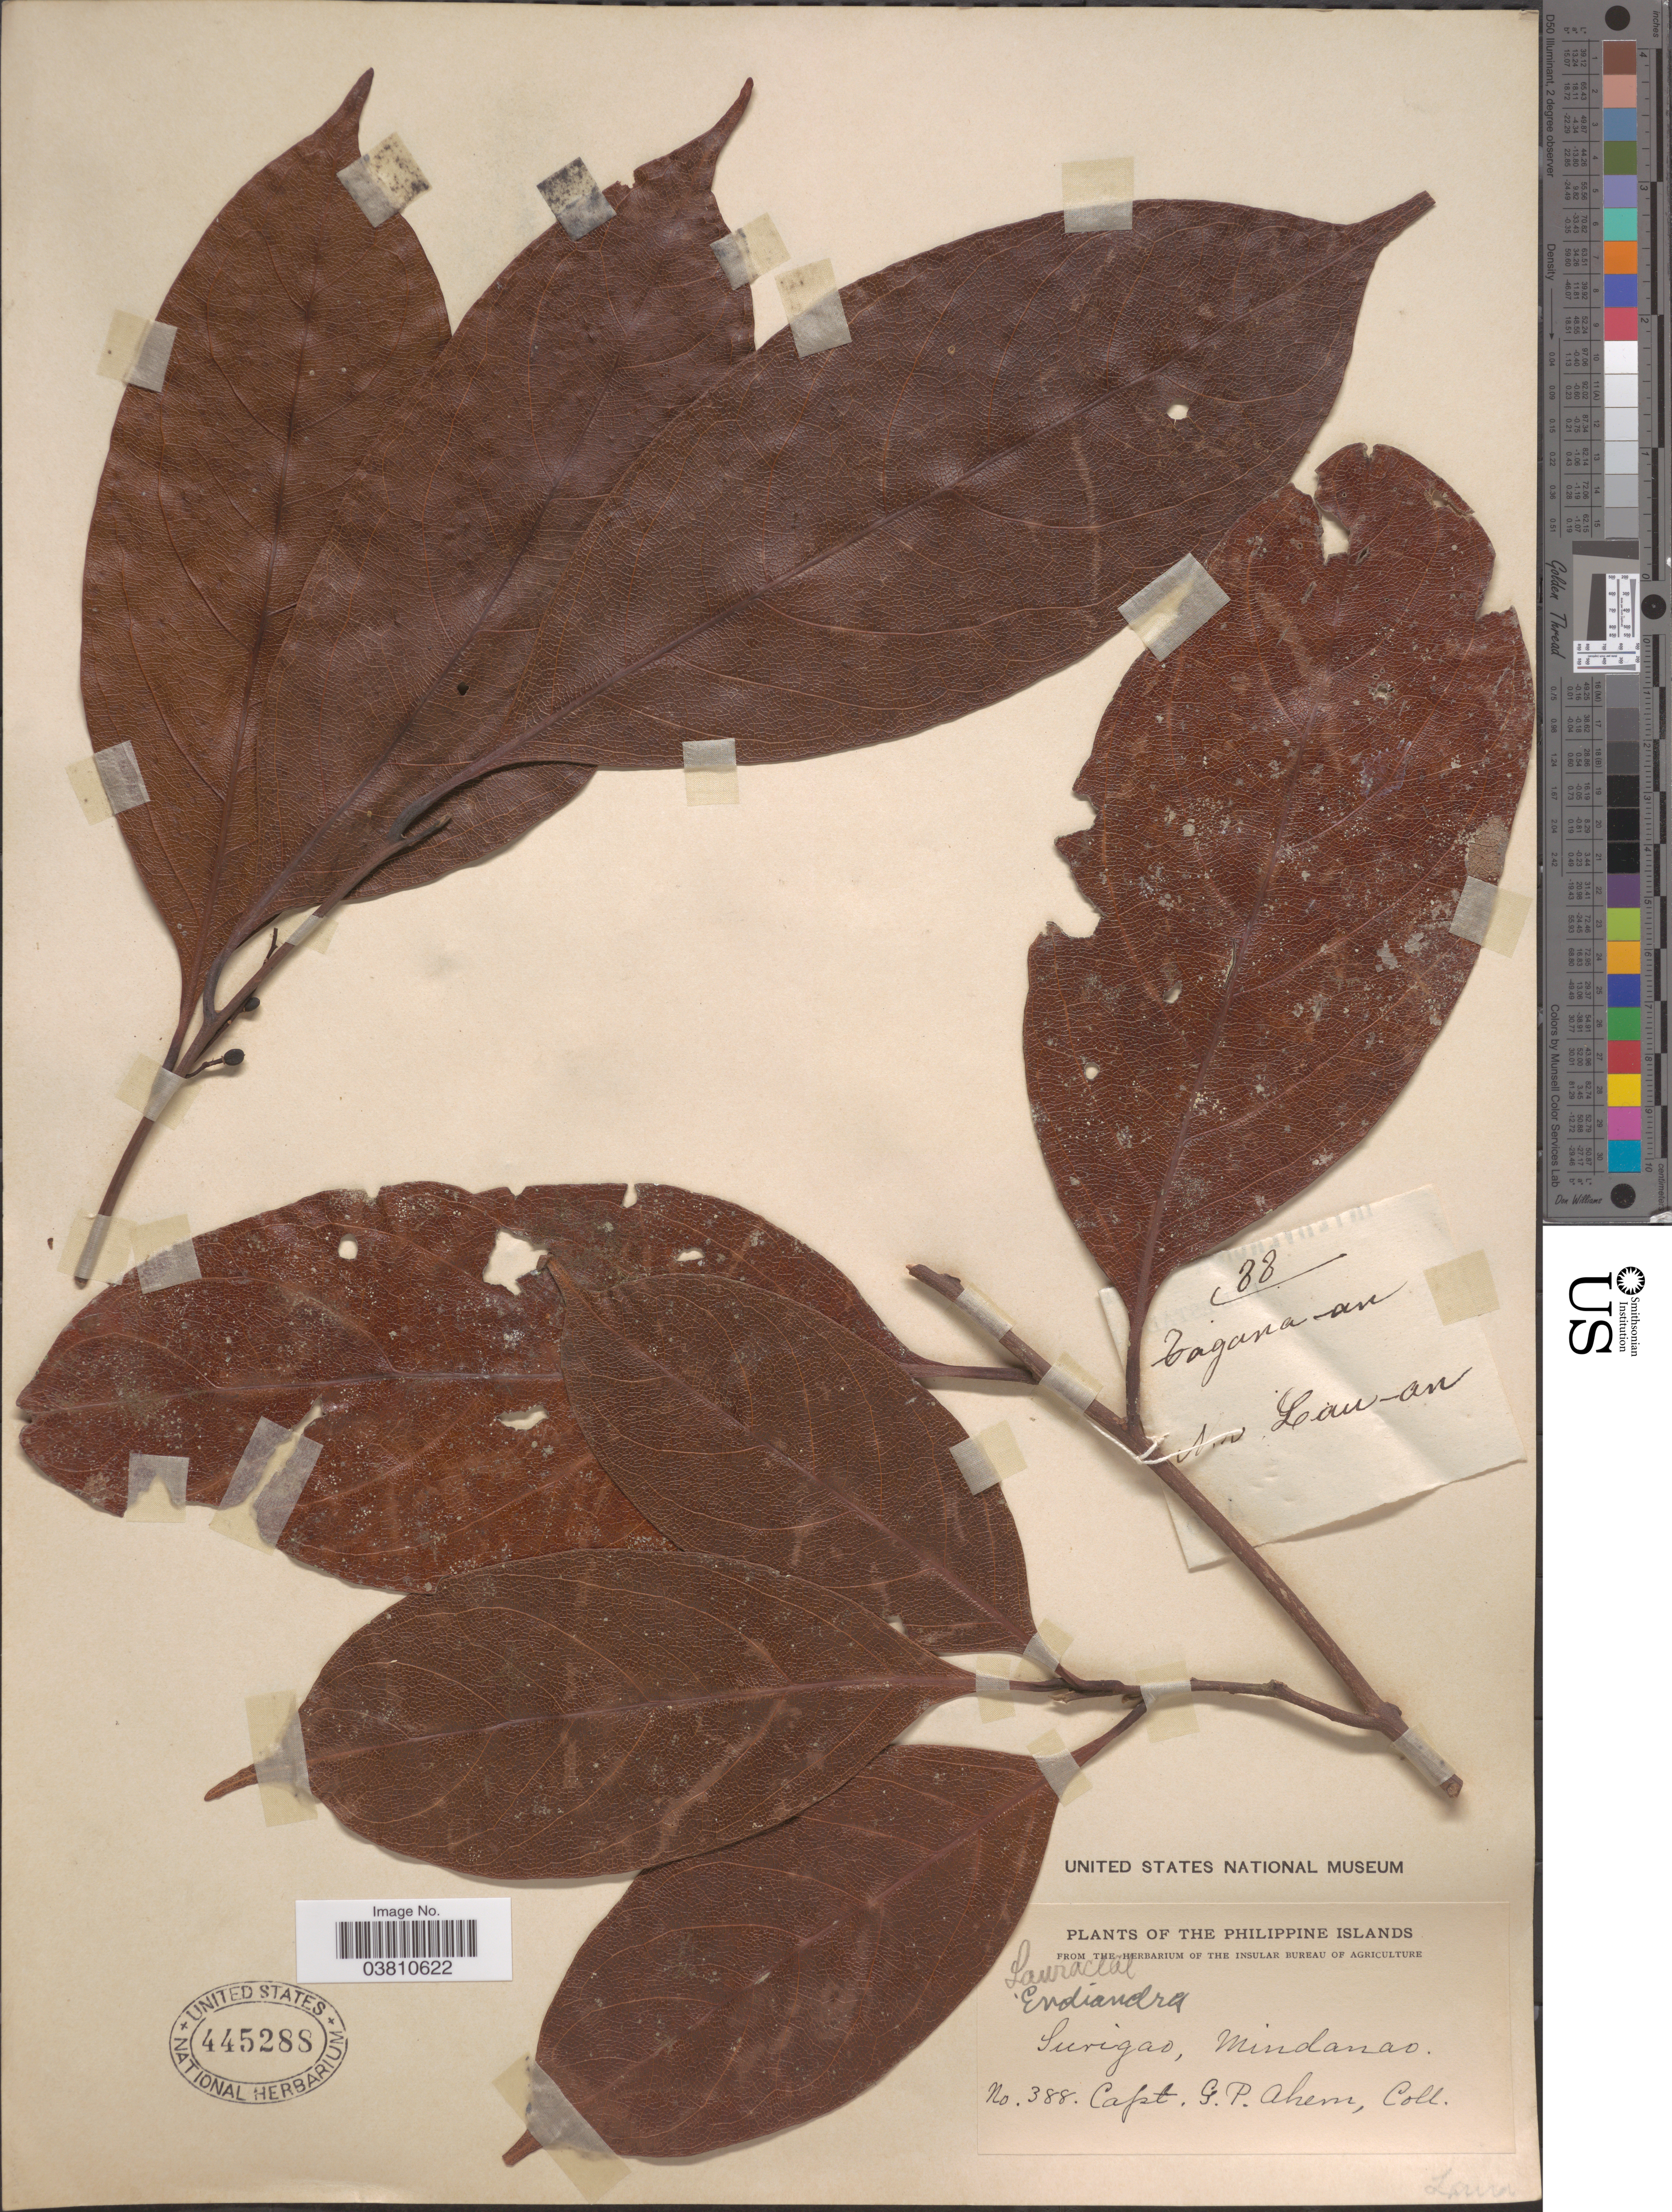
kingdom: Plantae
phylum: Tracheophyta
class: Magnoliopsida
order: Laurales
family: Lauraceae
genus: Endiandra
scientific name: Endiandra sp.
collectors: G. Ahern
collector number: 388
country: Philippines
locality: Surigao, Mindanao.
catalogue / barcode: US 445288